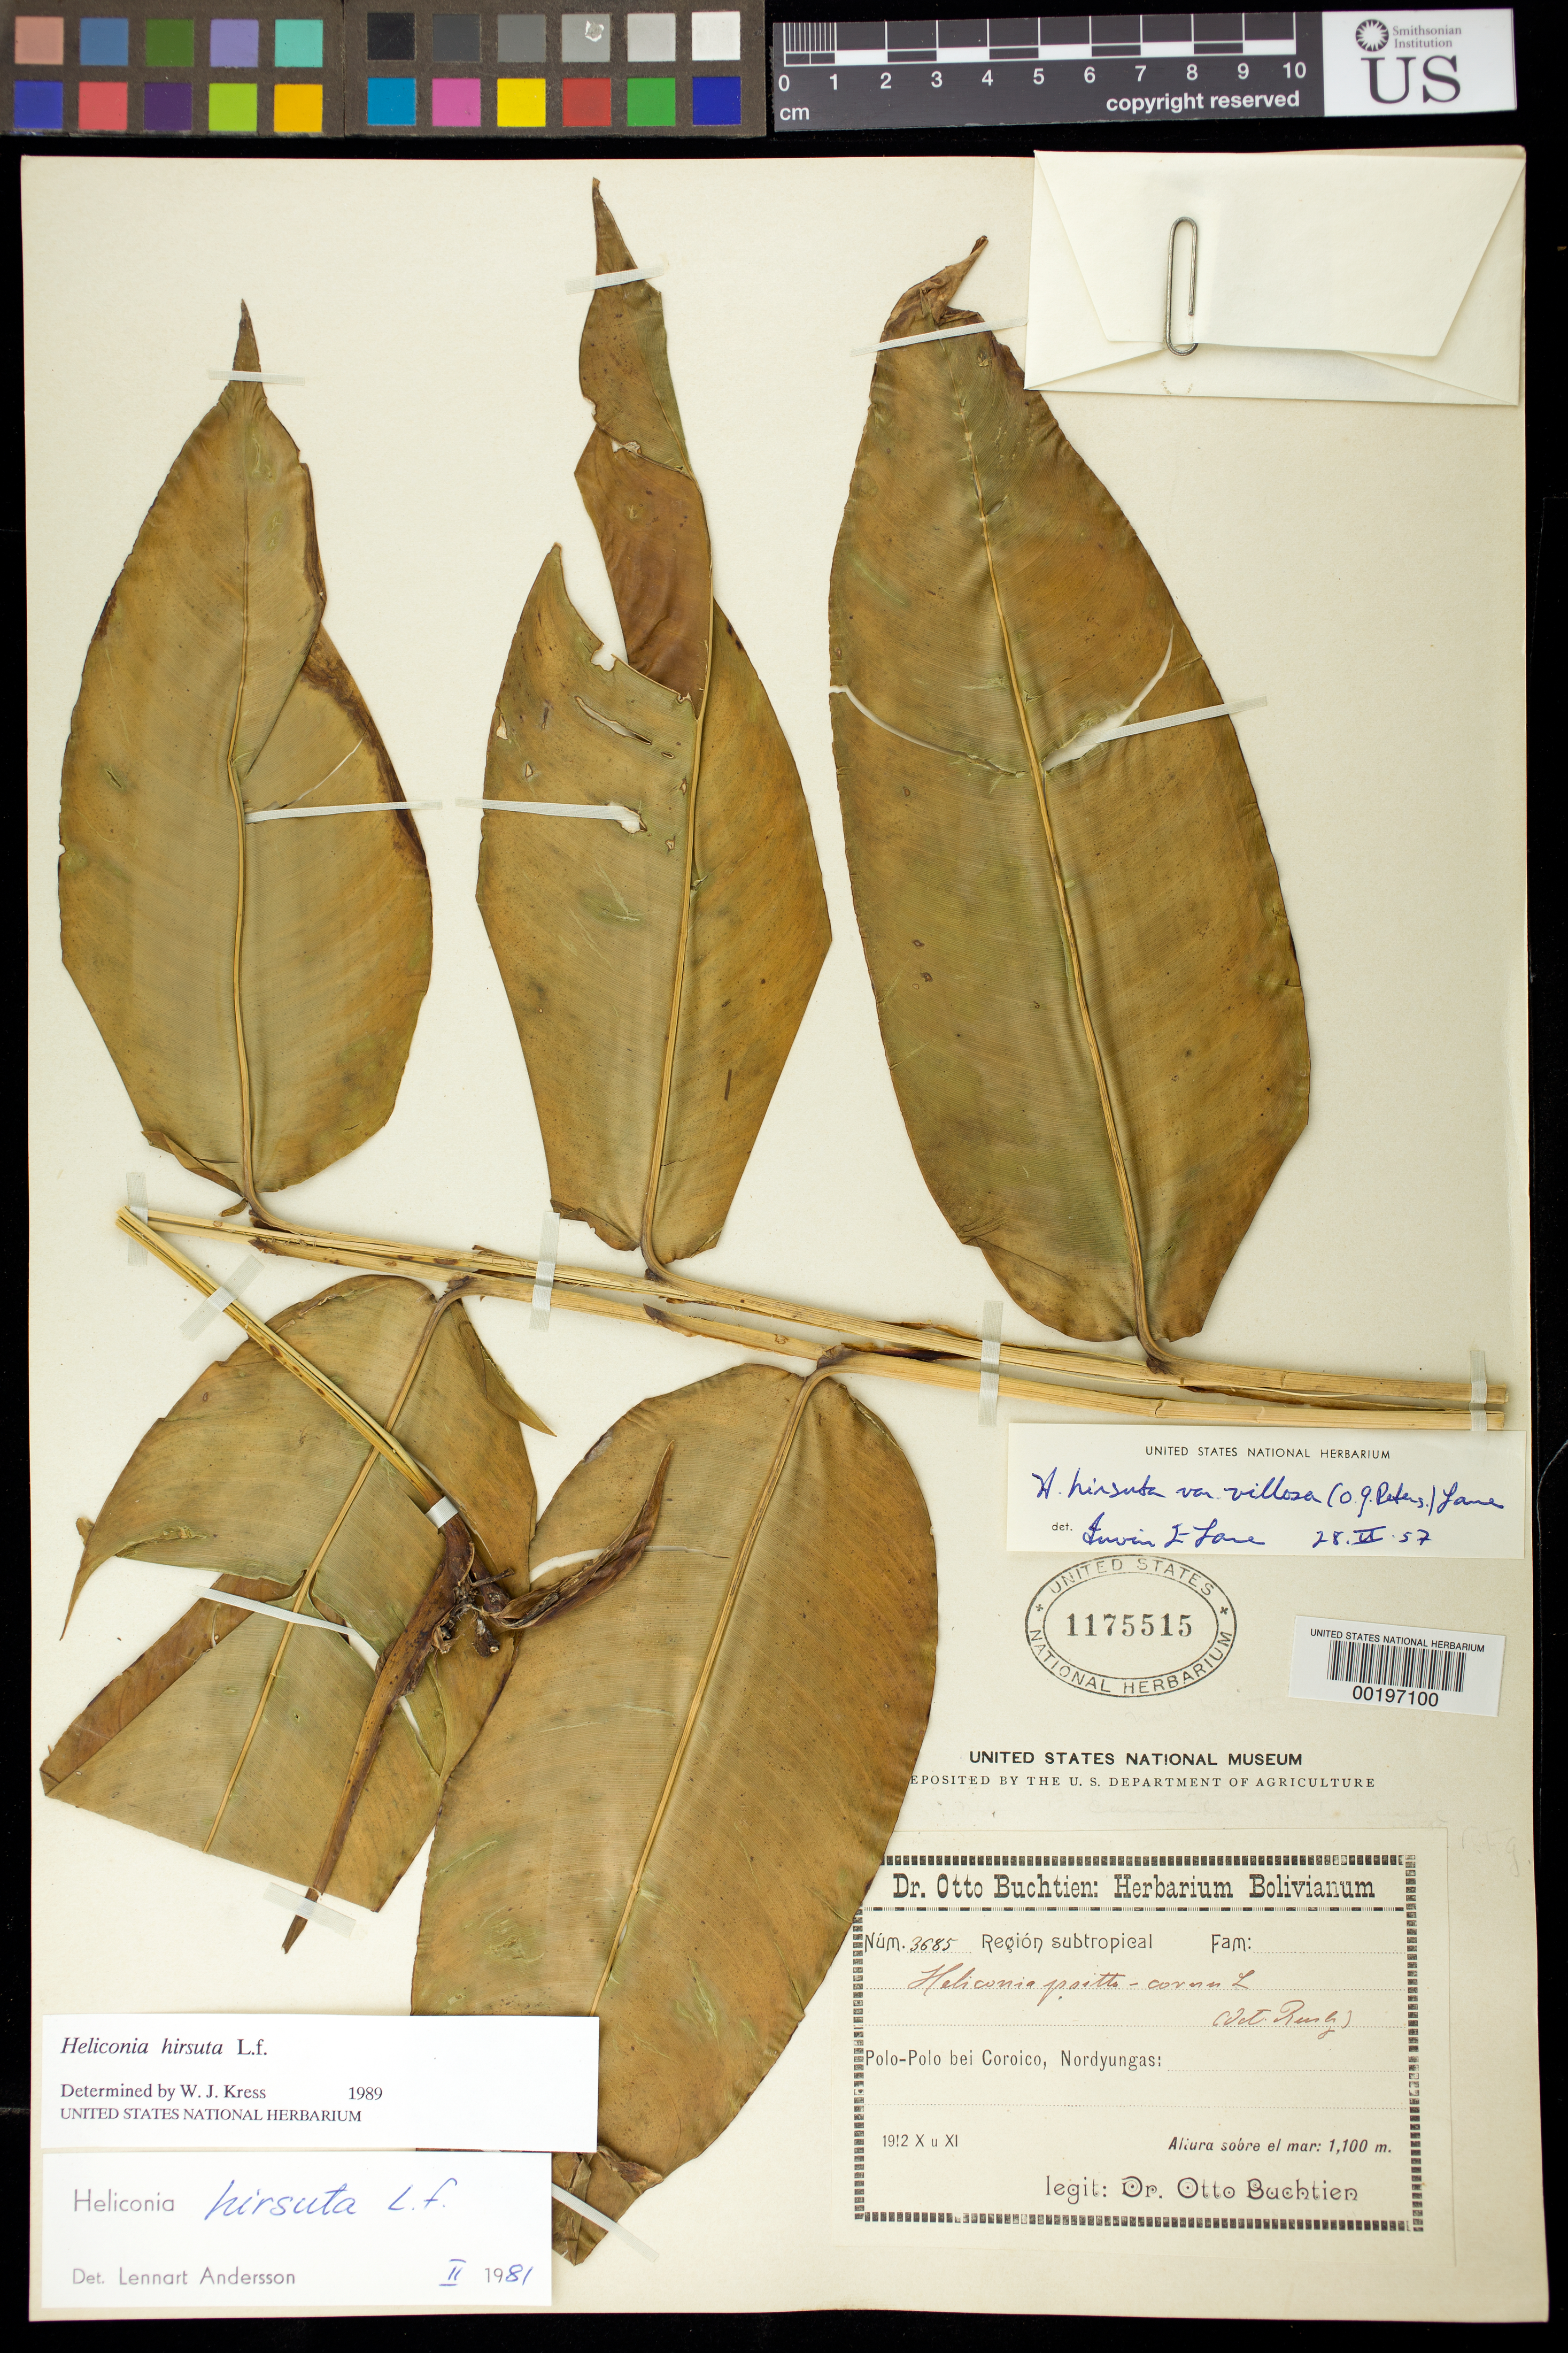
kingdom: Plantae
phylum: Tracheophyta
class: Liliopsida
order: Zingiberales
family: Heliconiaceae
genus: Heliconia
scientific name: Heliconia hirsuta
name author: L. f.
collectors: O. Buchtien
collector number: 3685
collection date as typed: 1912 X u XI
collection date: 1912-10,1912-11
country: Bolivia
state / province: La Paz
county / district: Nor Yungas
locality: Polo-Polo bei Coroico, Nordyungas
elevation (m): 1100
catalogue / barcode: US 1175515